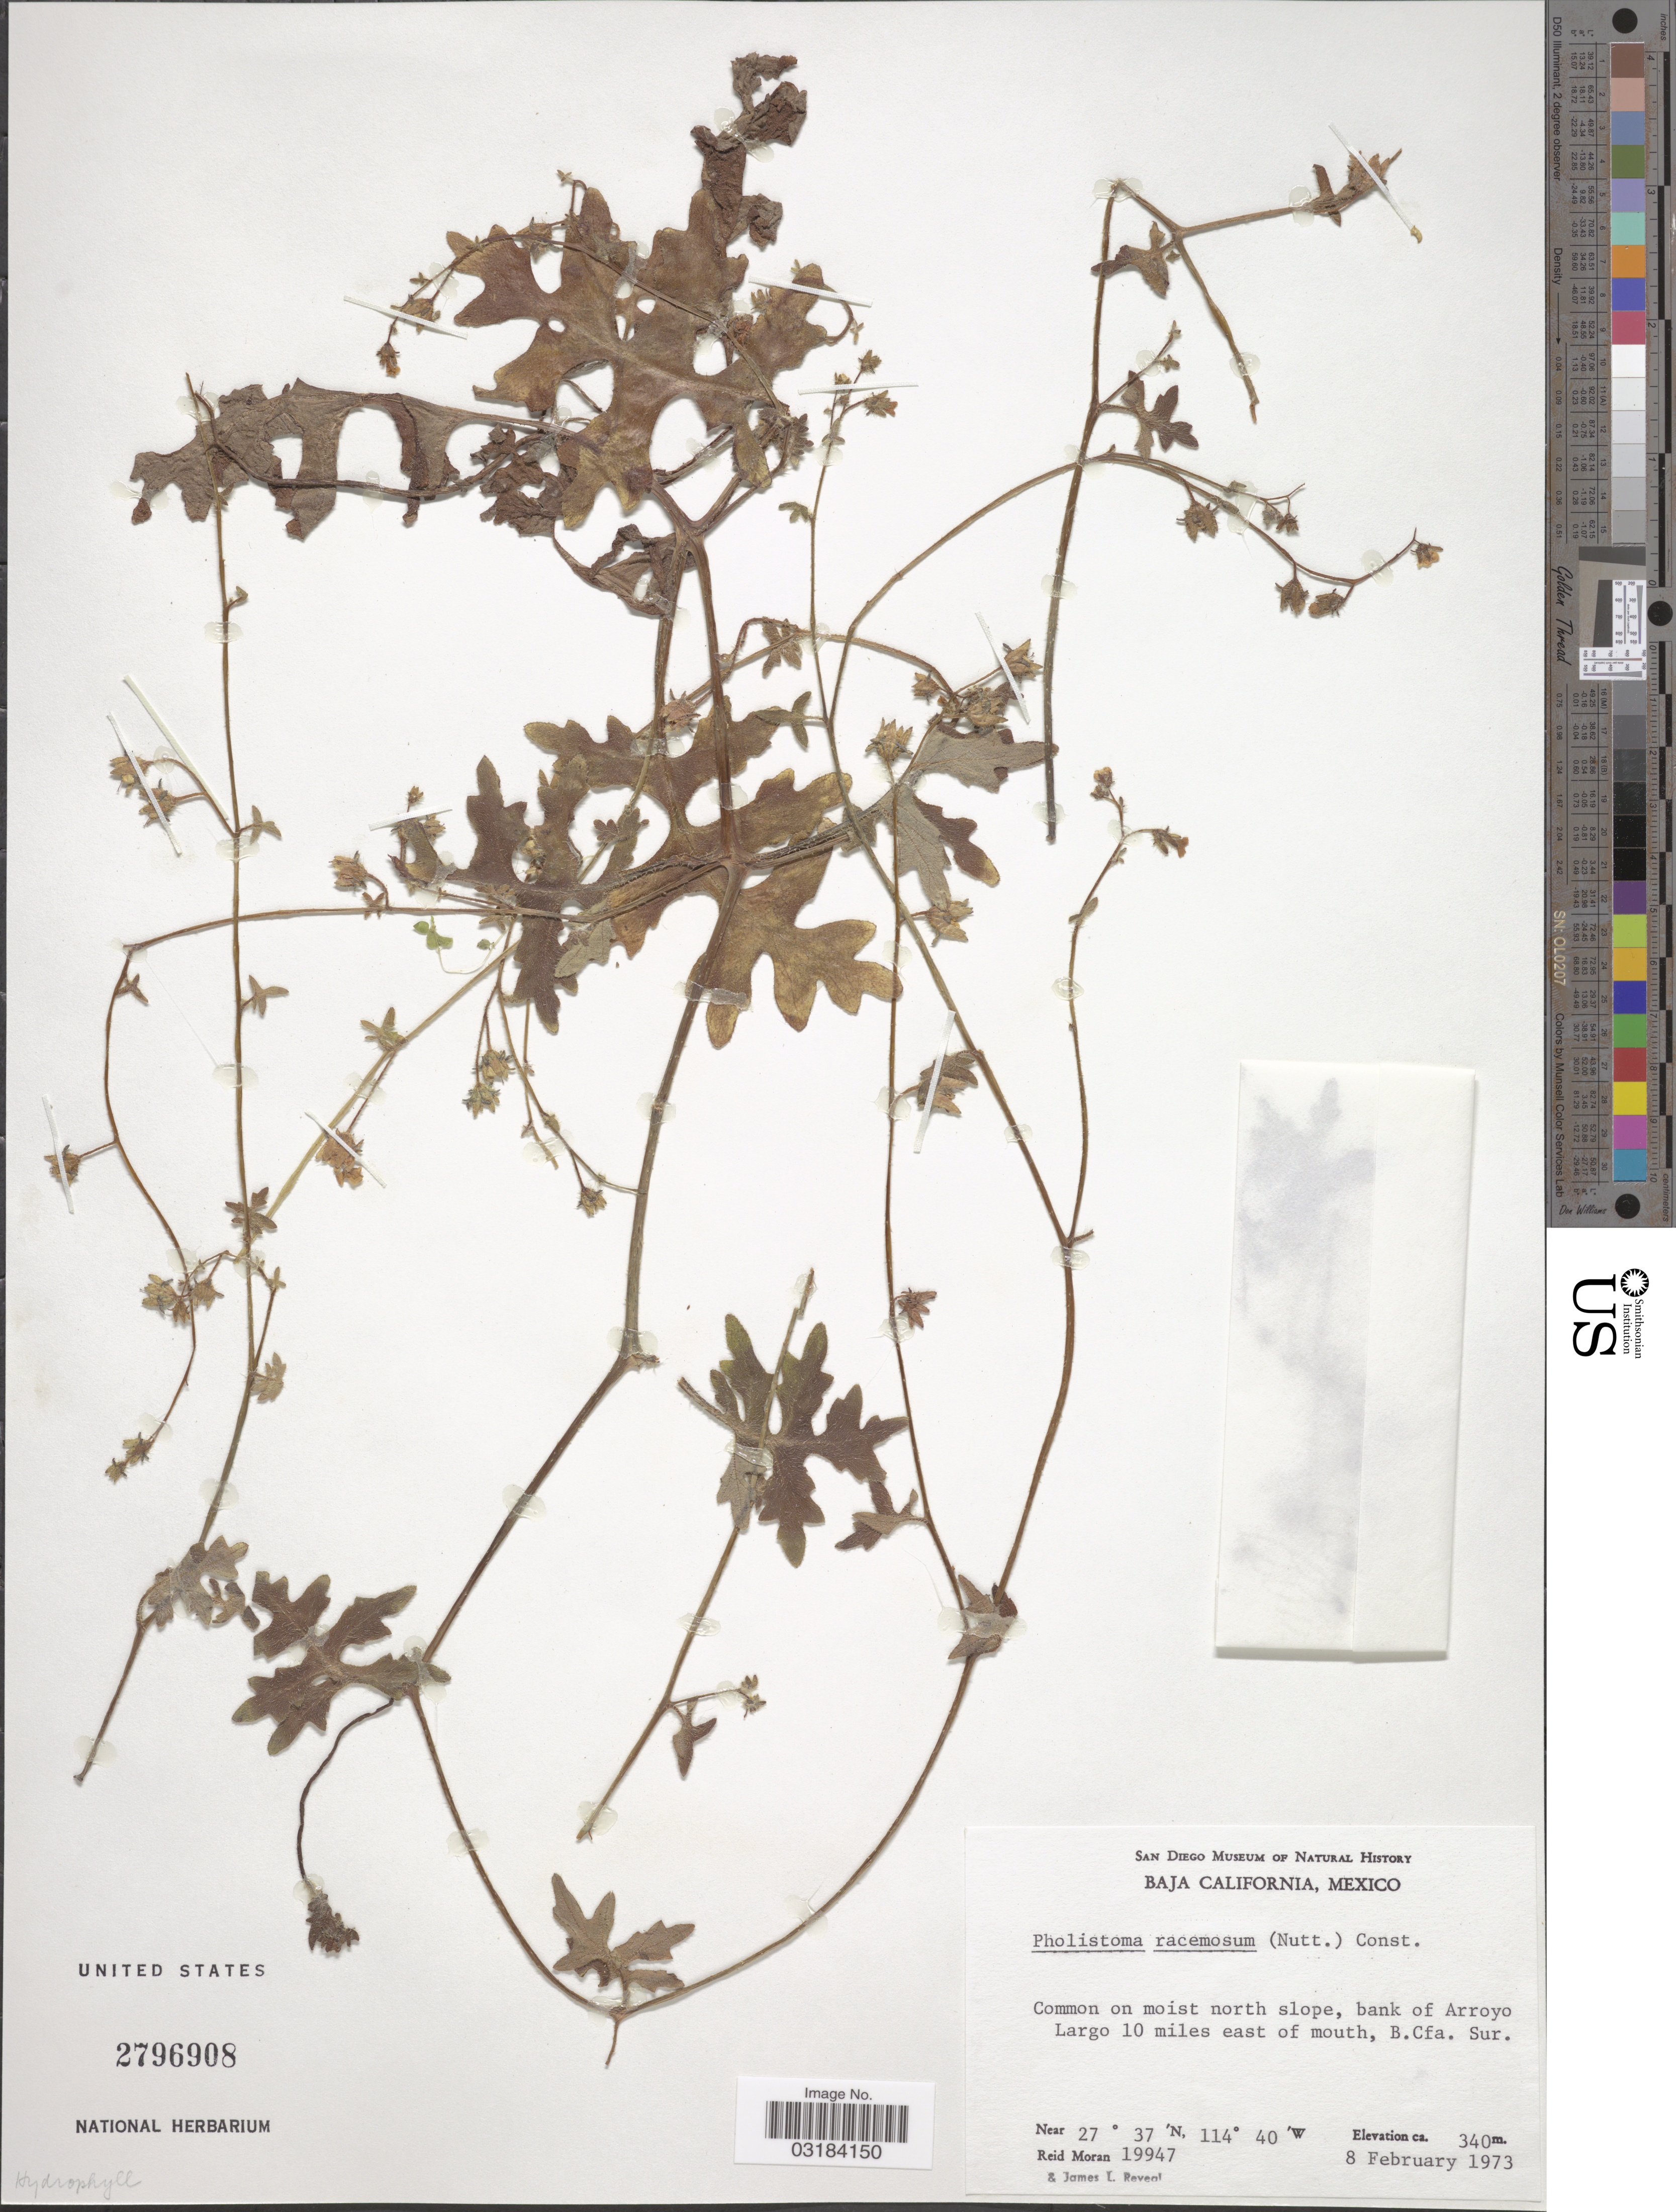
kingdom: Plantae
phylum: Tracheophyta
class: Magnoliopsida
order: Boraginales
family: Hydrophyllaceae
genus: Pholistoma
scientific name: Pholistoma racemosum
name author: (Nutt. ex A. Gray) Constance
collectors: R. V. Moran & J. L. Reveal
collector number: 19947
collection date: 1973-02-08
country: Mexico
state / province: Baja California Sur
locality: Common on moist north slope, bank of Arroyo Largo 10 miles east of mouth.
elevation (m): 340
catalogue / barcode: US 2796908